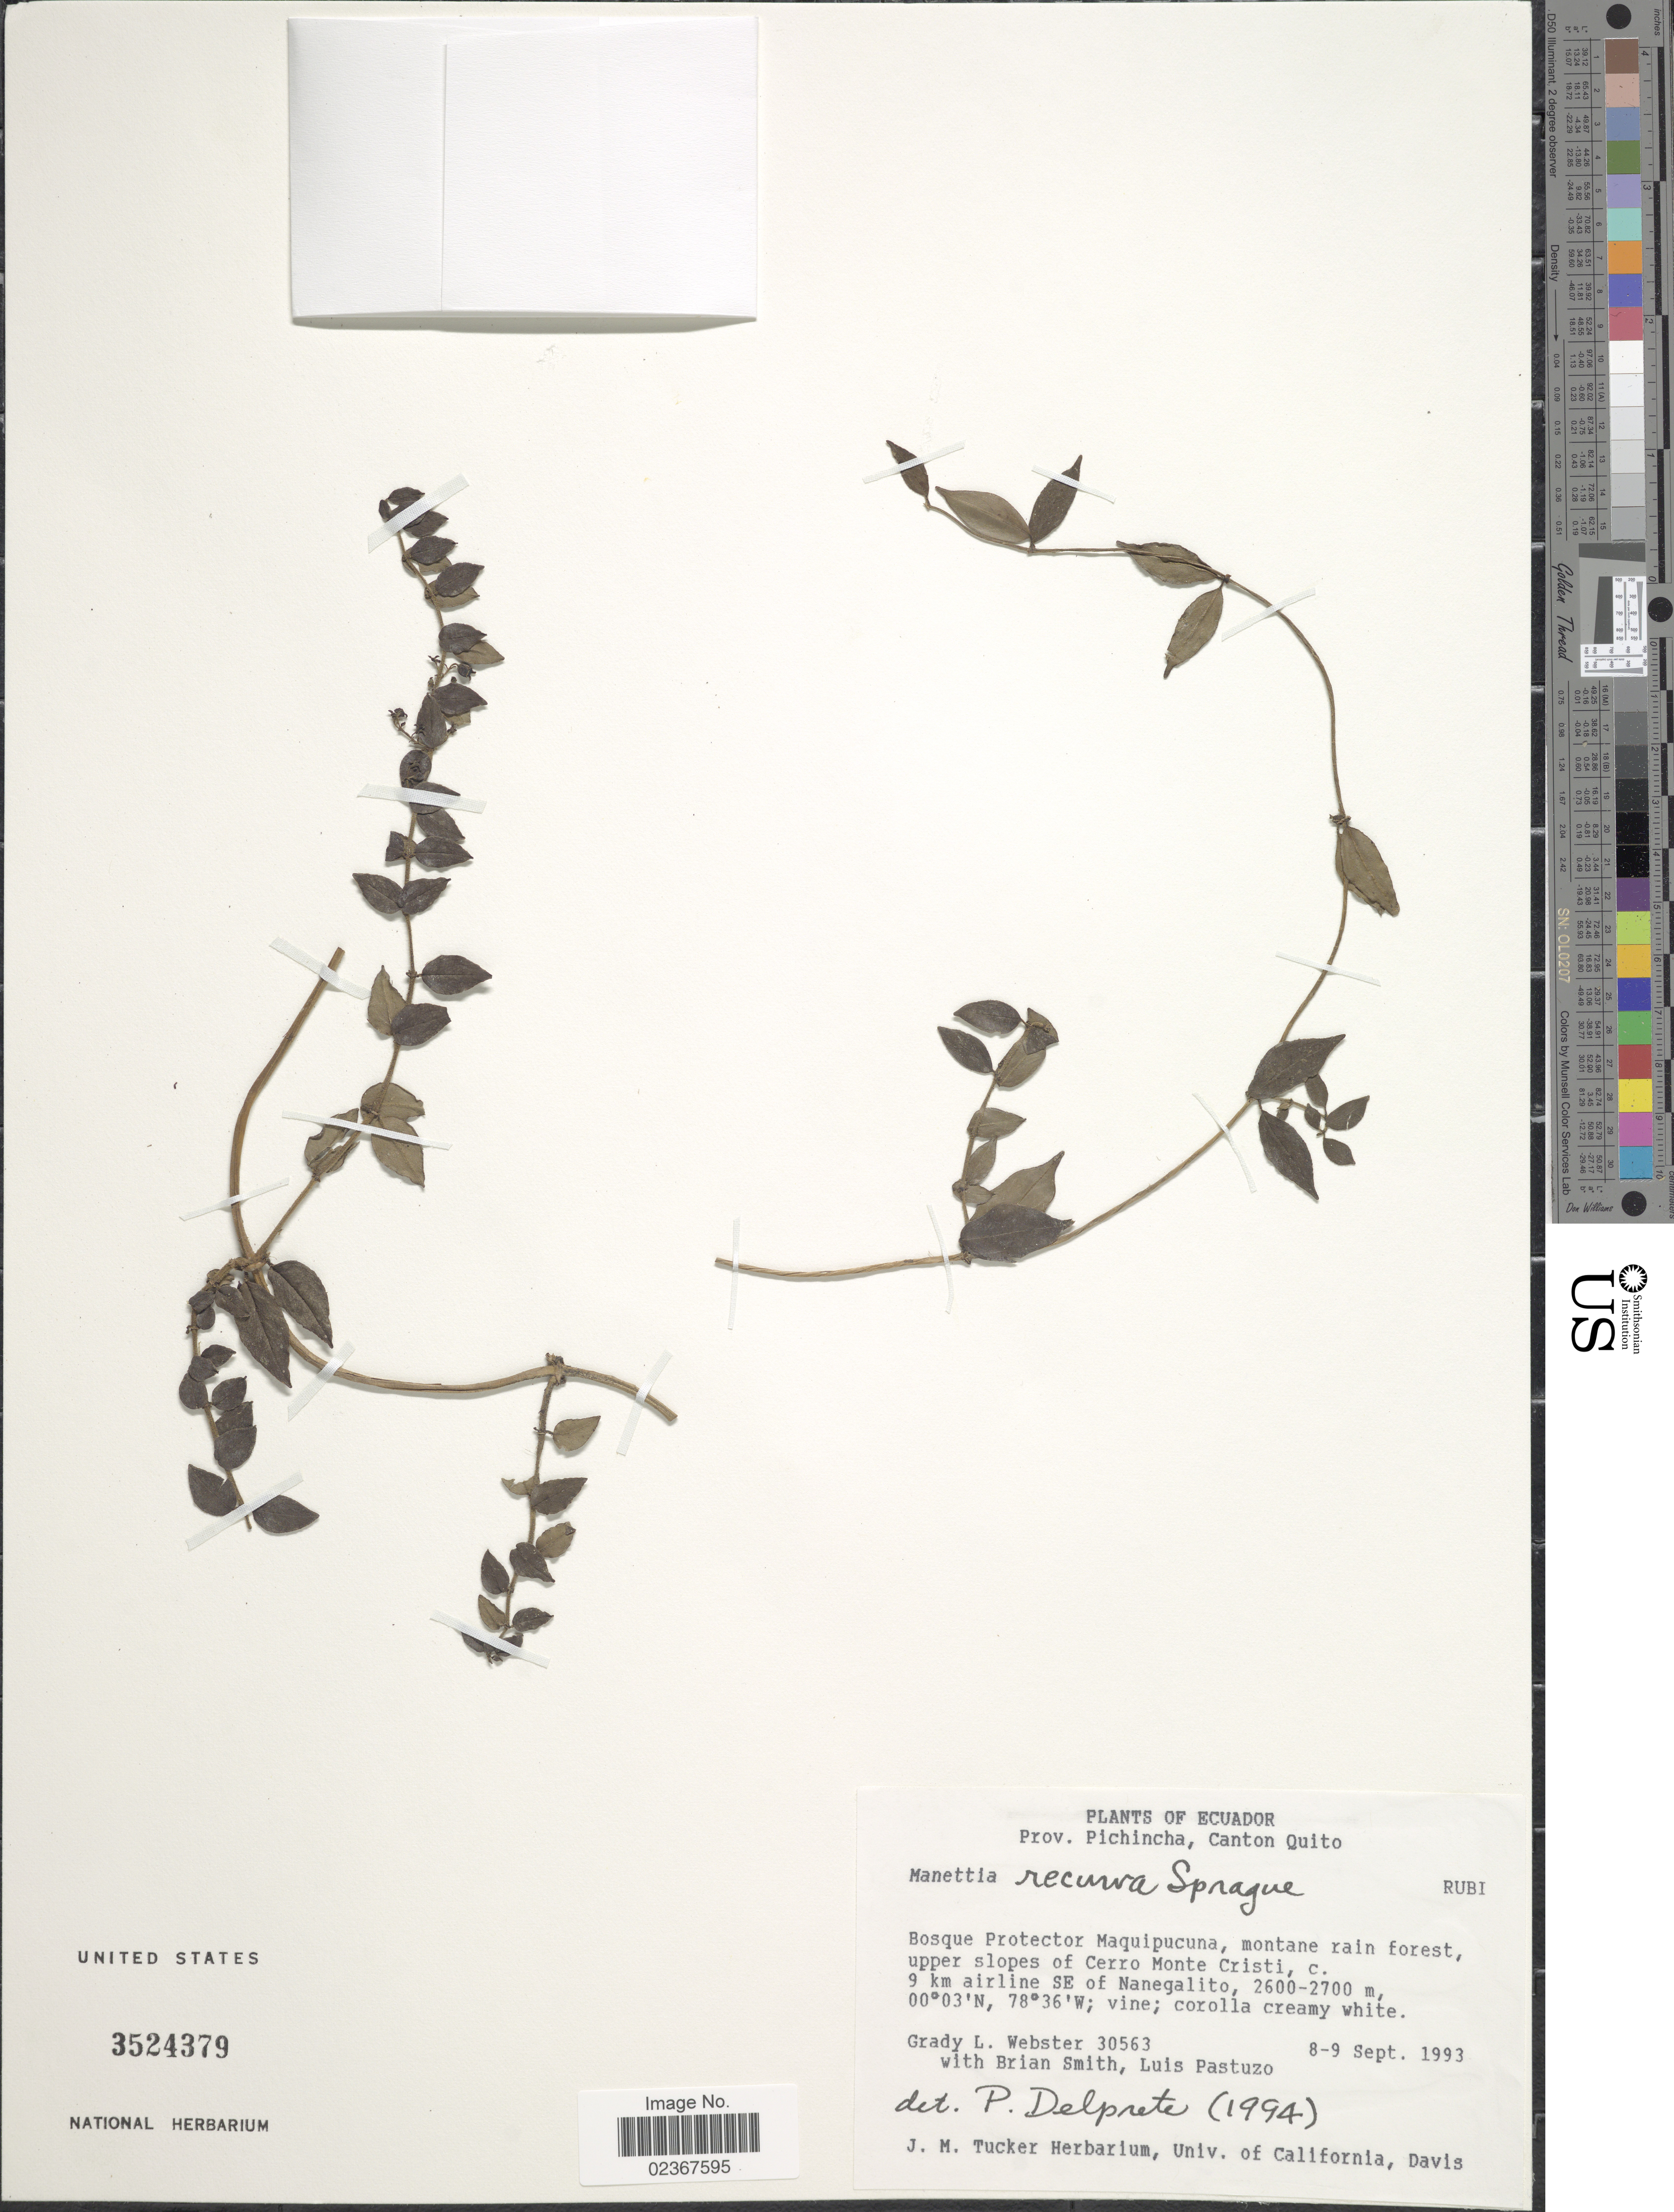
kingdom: Plantae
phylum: Tracheophyta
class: Magnoliopsida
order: Gentianales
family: Rubiaceae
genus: Manettia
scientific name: Manettia recurva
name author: Sprague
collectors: G. L. Webster, B. D. Smith & L. Pastuzo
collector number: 30563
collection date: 1993-09-08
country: Ecuador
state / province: Pichincha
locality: Canton Quito, Bosque Protector Maquipucuna, montane rain forest, upper slopes of Cerro Monte Cristi, c. 9 km airline SE of Nanegalito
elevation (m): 2600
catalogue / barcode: US 3524379